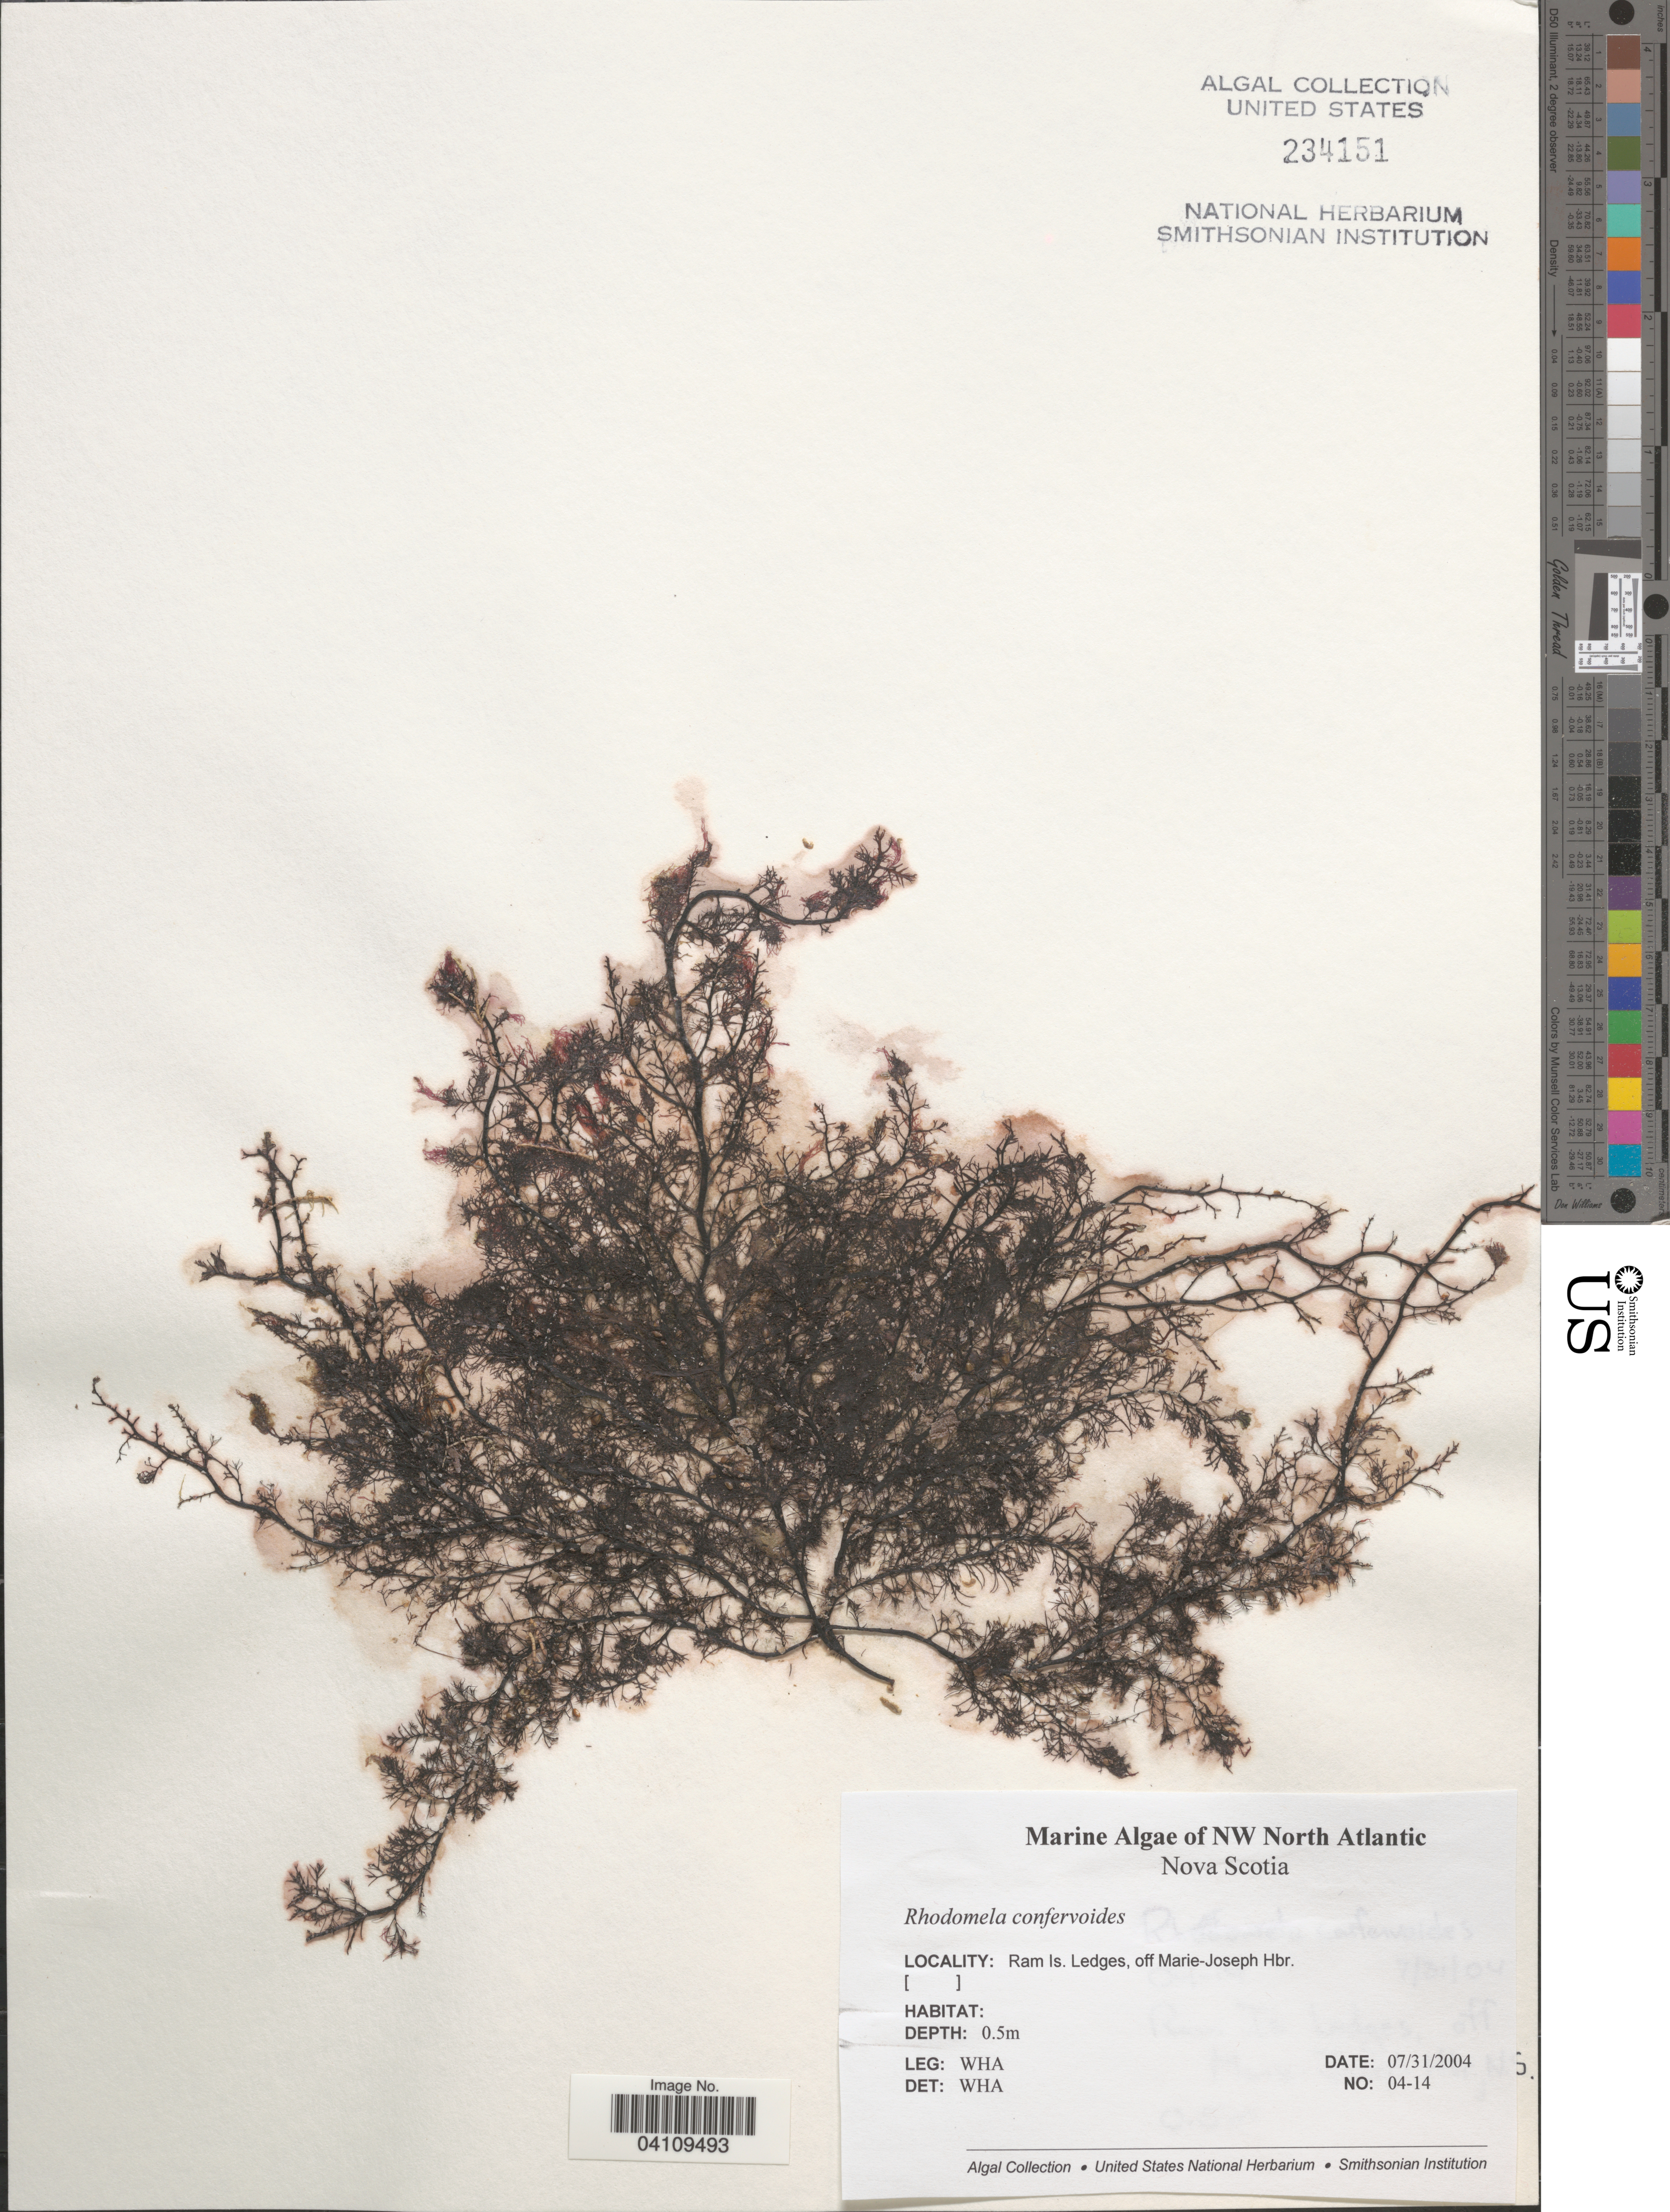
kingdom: Plantae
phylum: Rhodophyta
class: Florideophyceae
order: Ceramiales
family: Rhodomelaceae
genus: Rhodomela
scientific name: Rhodomela confervoides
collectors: W. H. Adey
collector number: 04-14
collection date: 2004-07-31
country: Canada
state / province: Nova Scotia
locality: NW North Atlantic. Ram Is., Ledges, off Marie-Joseph Hbr.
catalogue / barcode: US 234151